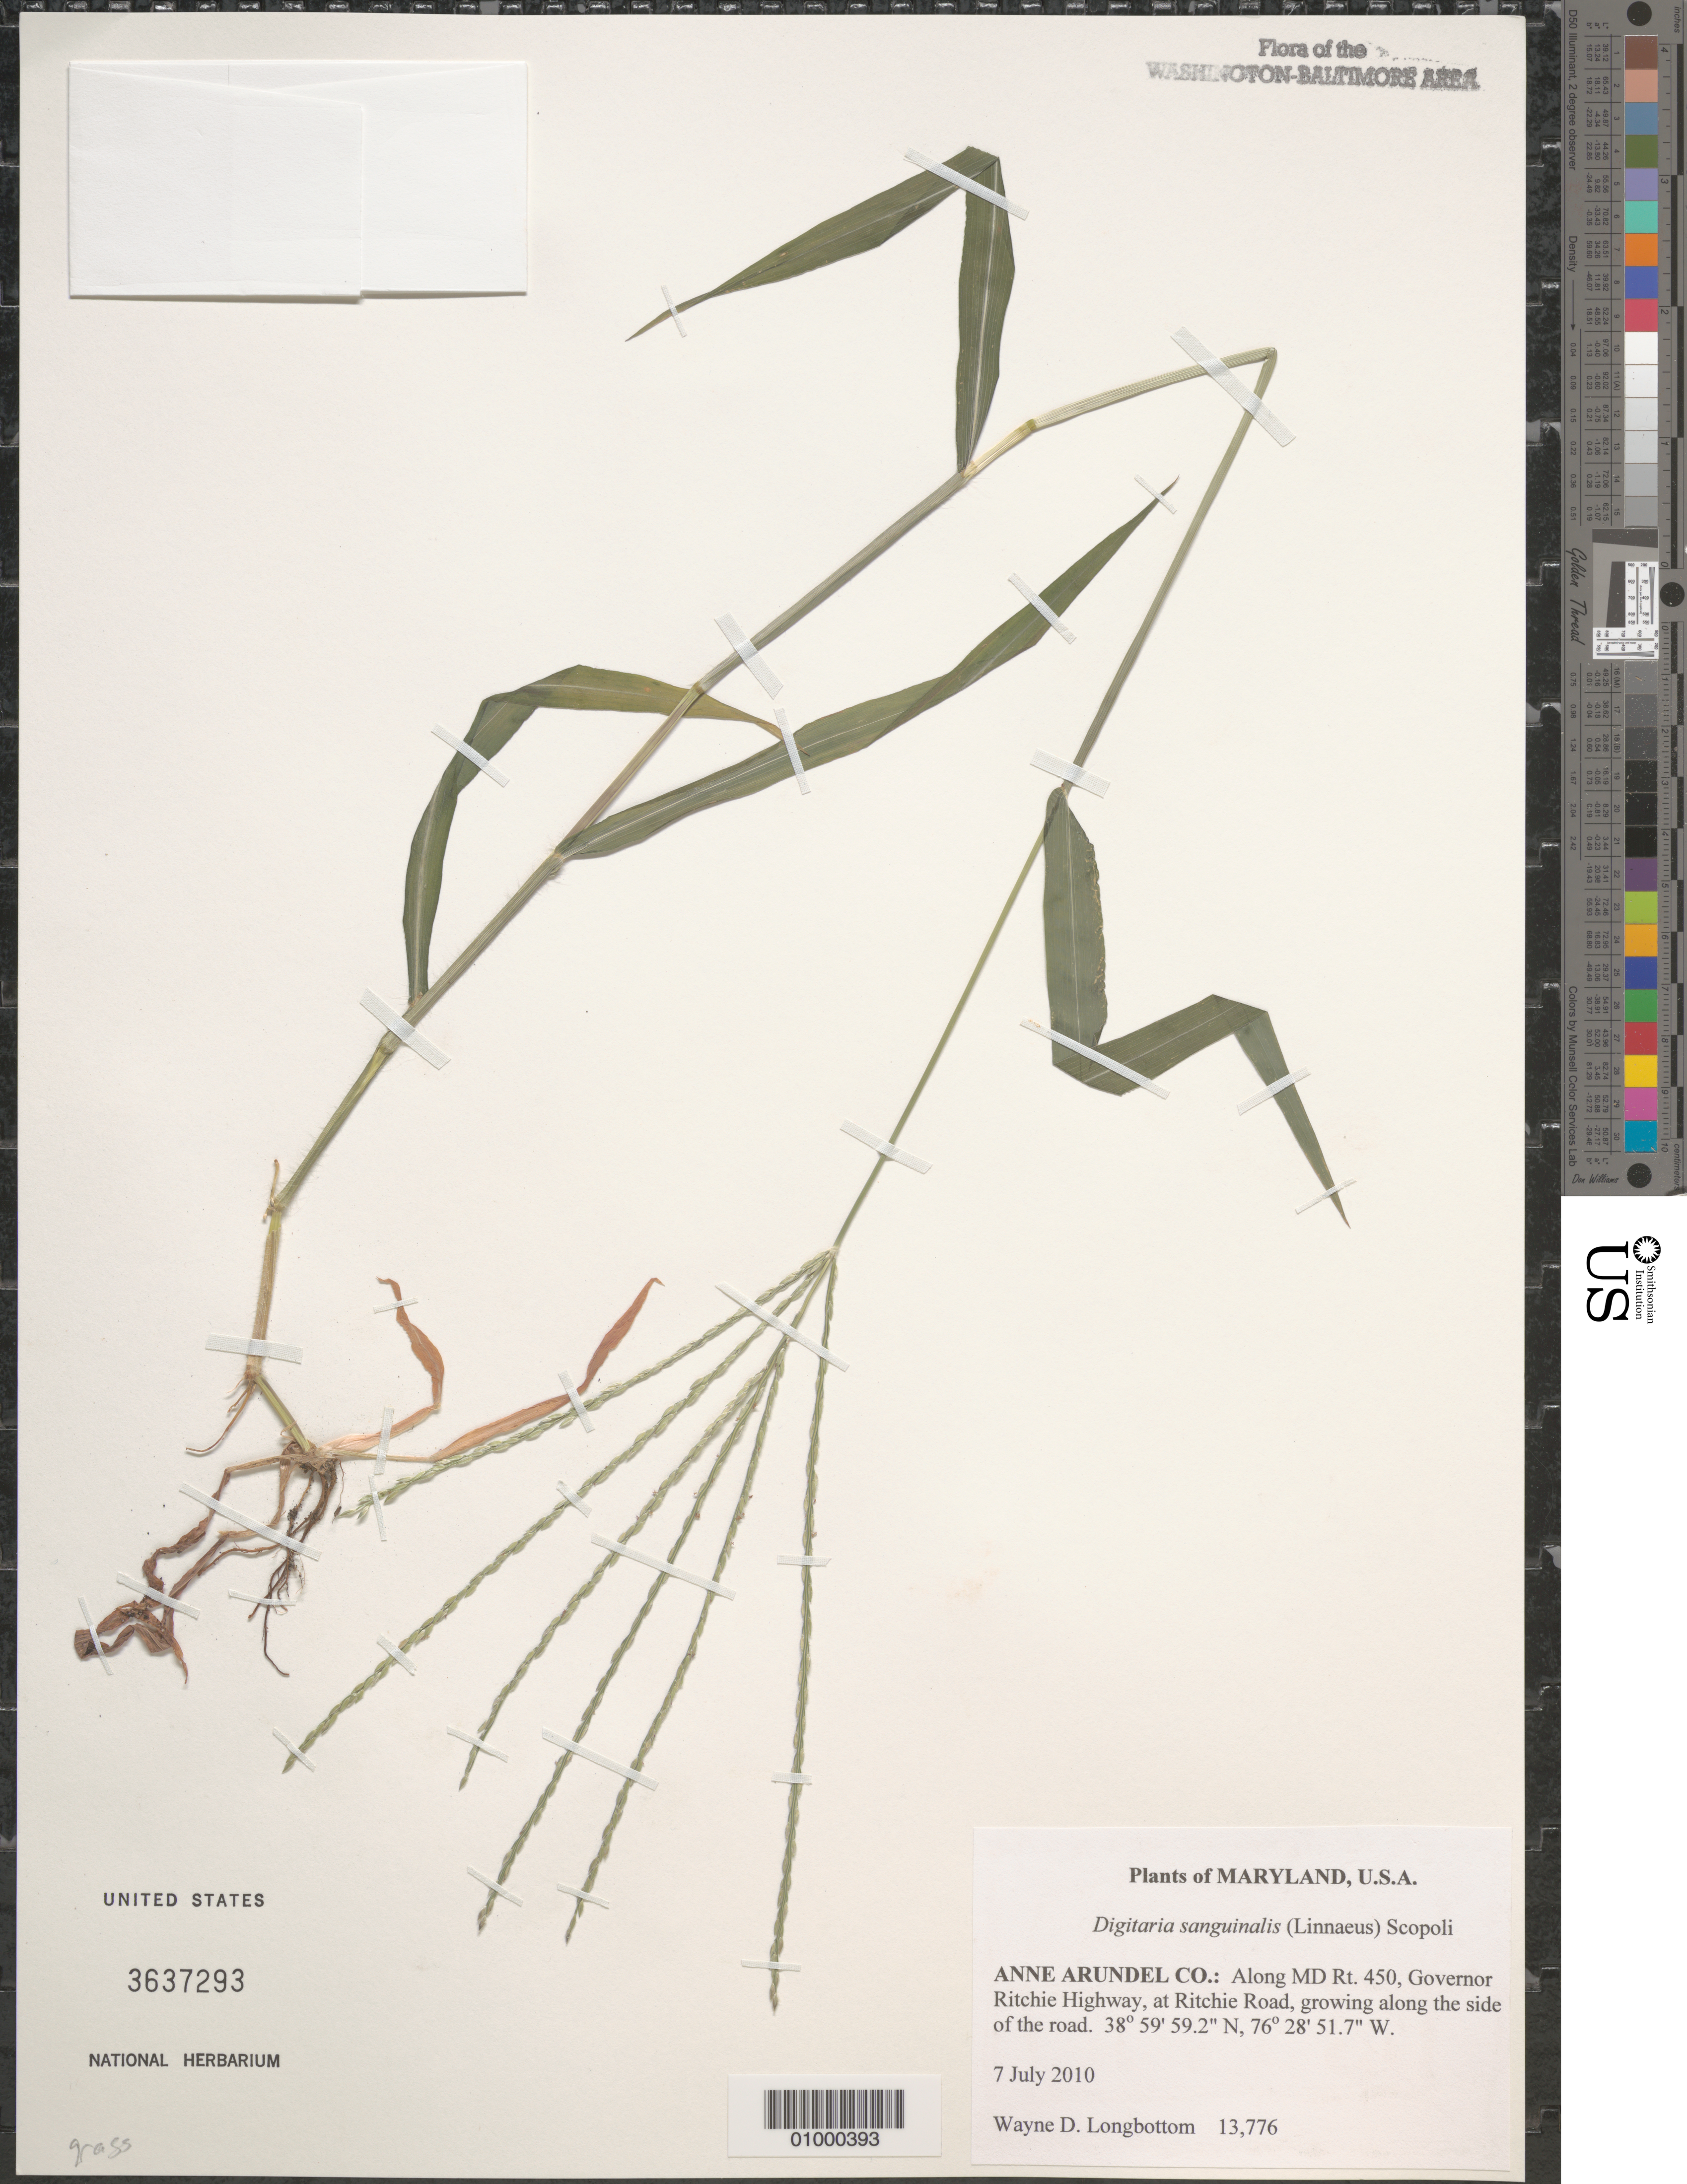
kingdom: Plantae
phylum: Tracheophyta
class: Liliopsida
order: Poales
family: Poaceae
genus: Digitaria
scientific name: Digitaria sanguinalis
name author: (L.) Scop.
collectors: W. D. Longbottom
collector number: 13776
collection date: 2010-07-07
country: United States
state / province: Maryland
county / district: Anne Arundel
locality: Along MD Rt. 450, Governor Ritchie Highway, at Ritchie Road, growing along the side of the road.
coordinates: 38 59 59.2 N, 76 28 51.7 W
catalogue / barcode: US 3637293